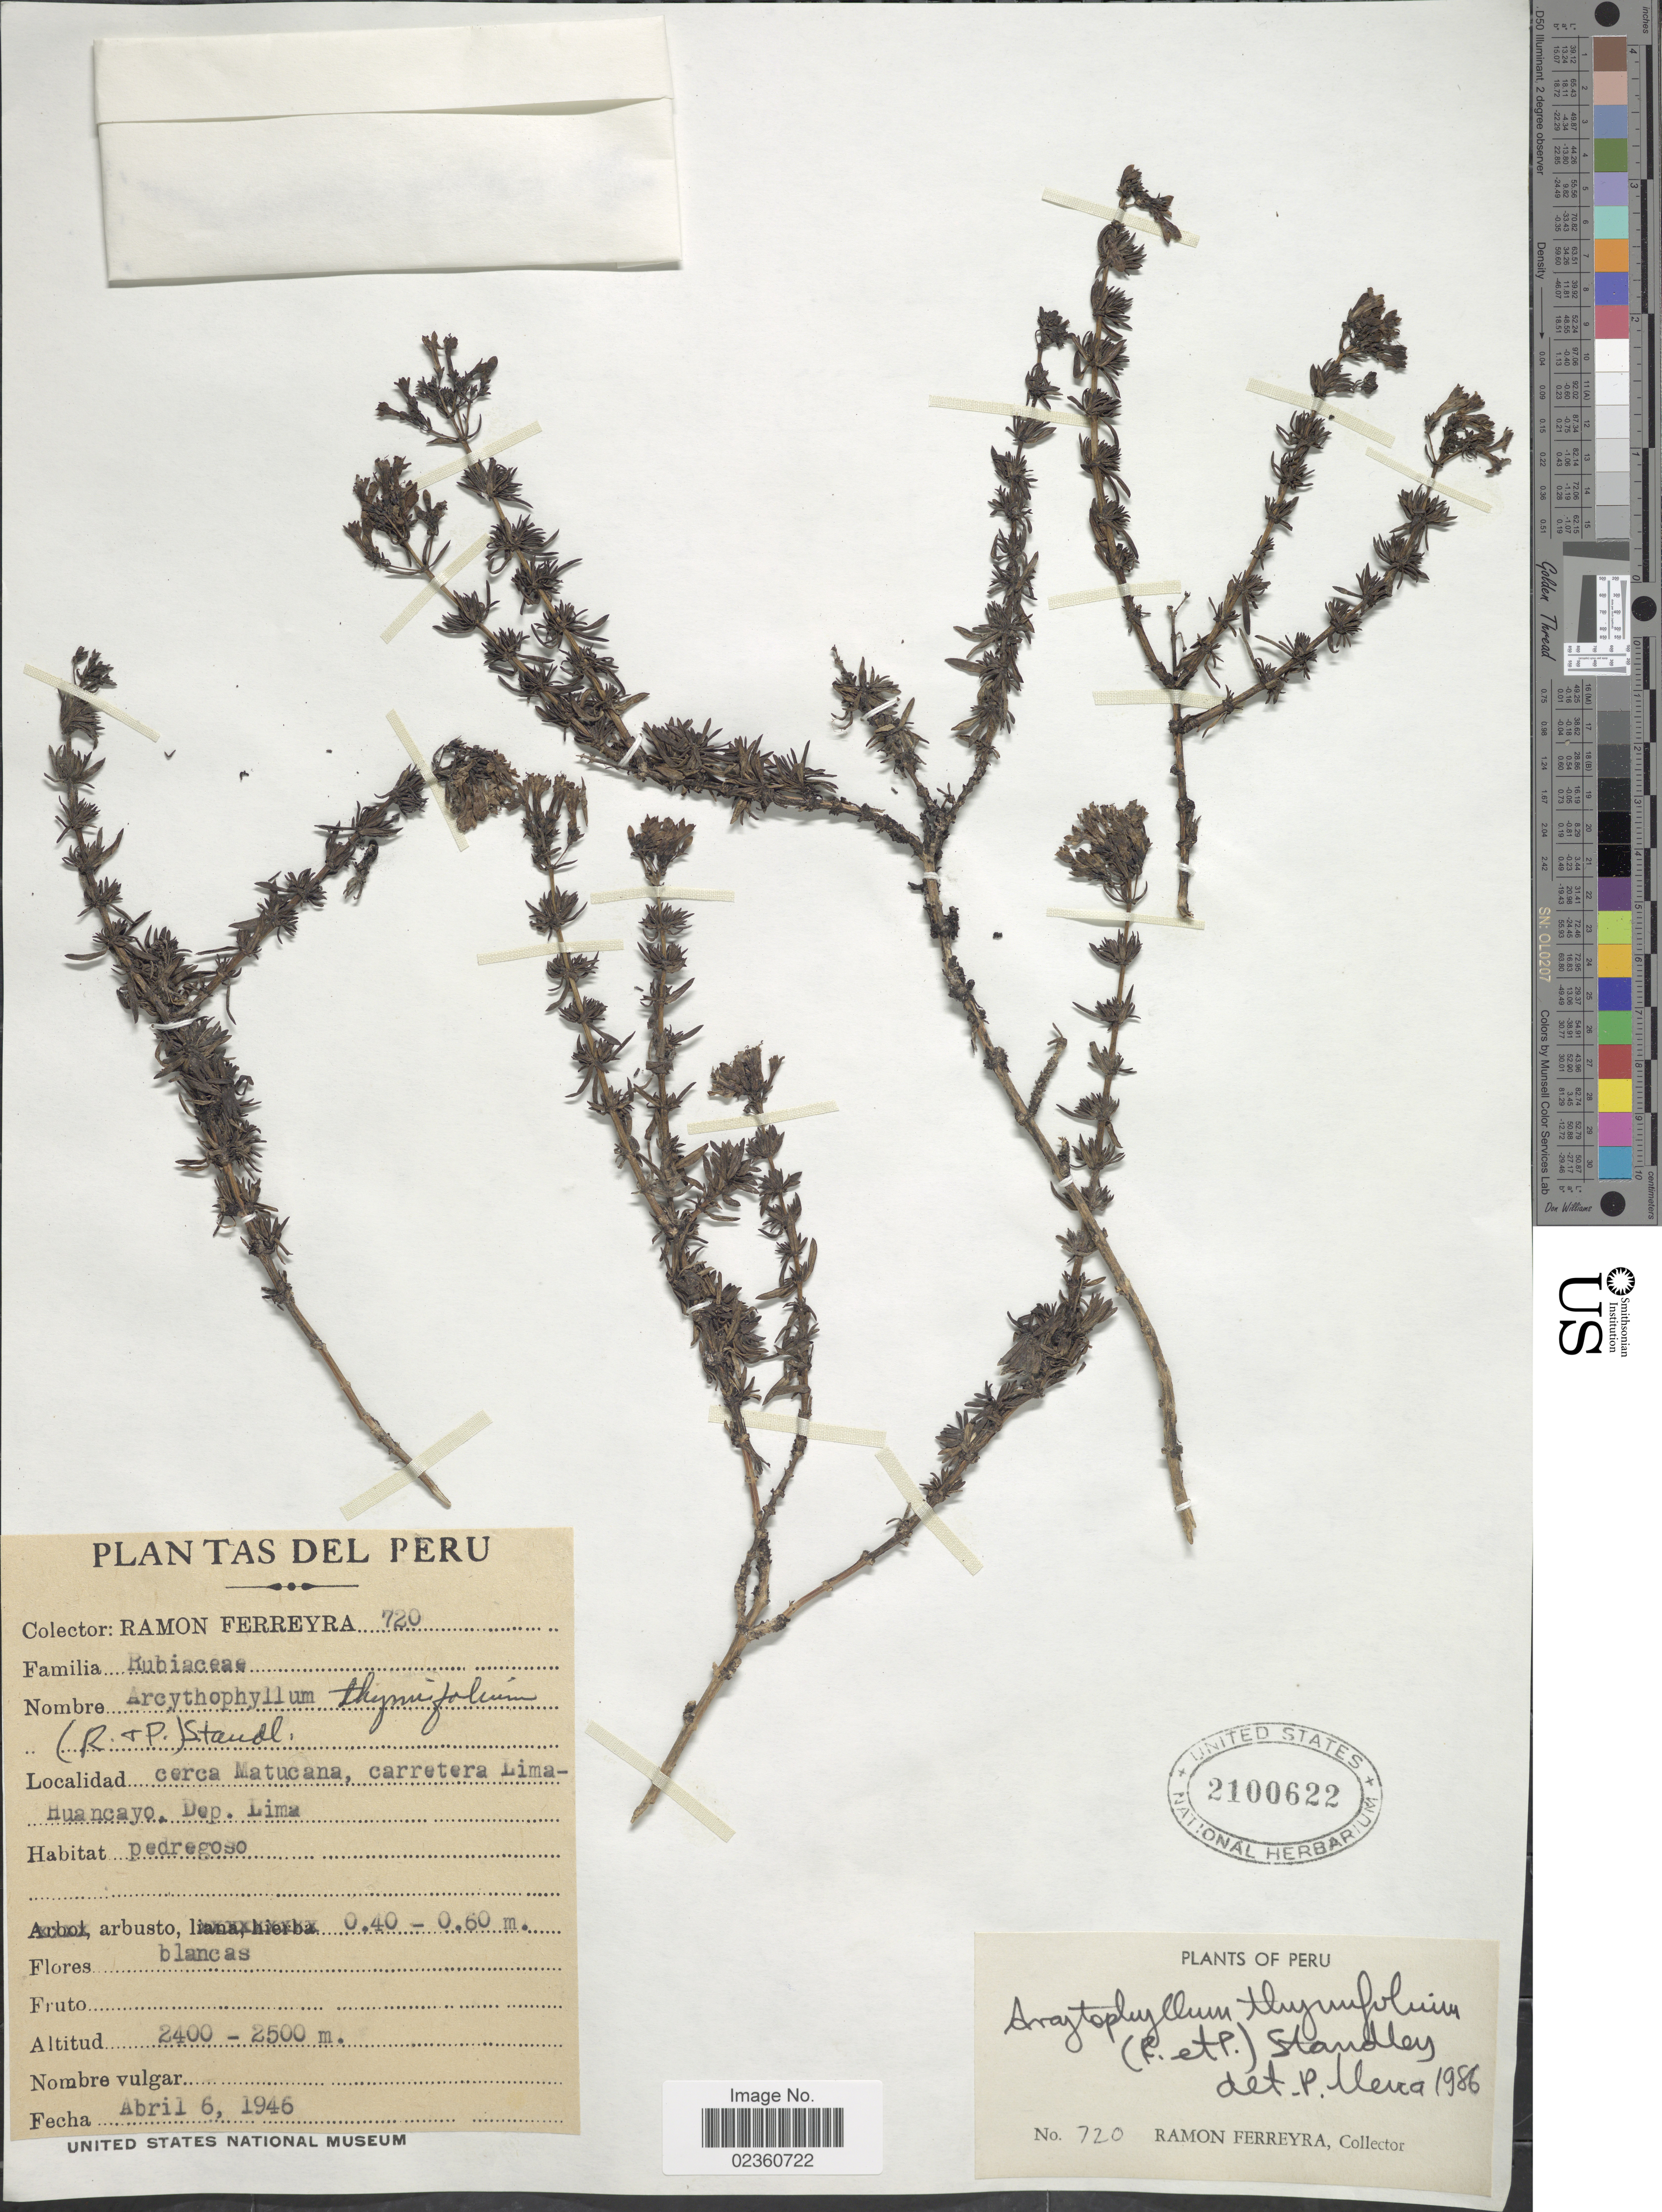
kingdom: Plantae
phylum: Tracheophyta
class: Magnoliopsida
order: Gentianales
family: Rubiaceae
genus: Arcytophyllum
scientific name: Arcytophyllum thymifolium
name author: (Ruiz & Pav.) Standl.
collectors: R. A. Ferreyra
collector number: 720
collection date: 1946-04-06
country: Peru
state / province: Lima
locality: Cerca Matucana, carretera Lima-Huancayo, Dep. Lima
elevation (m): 2400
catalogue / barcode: US 2100622